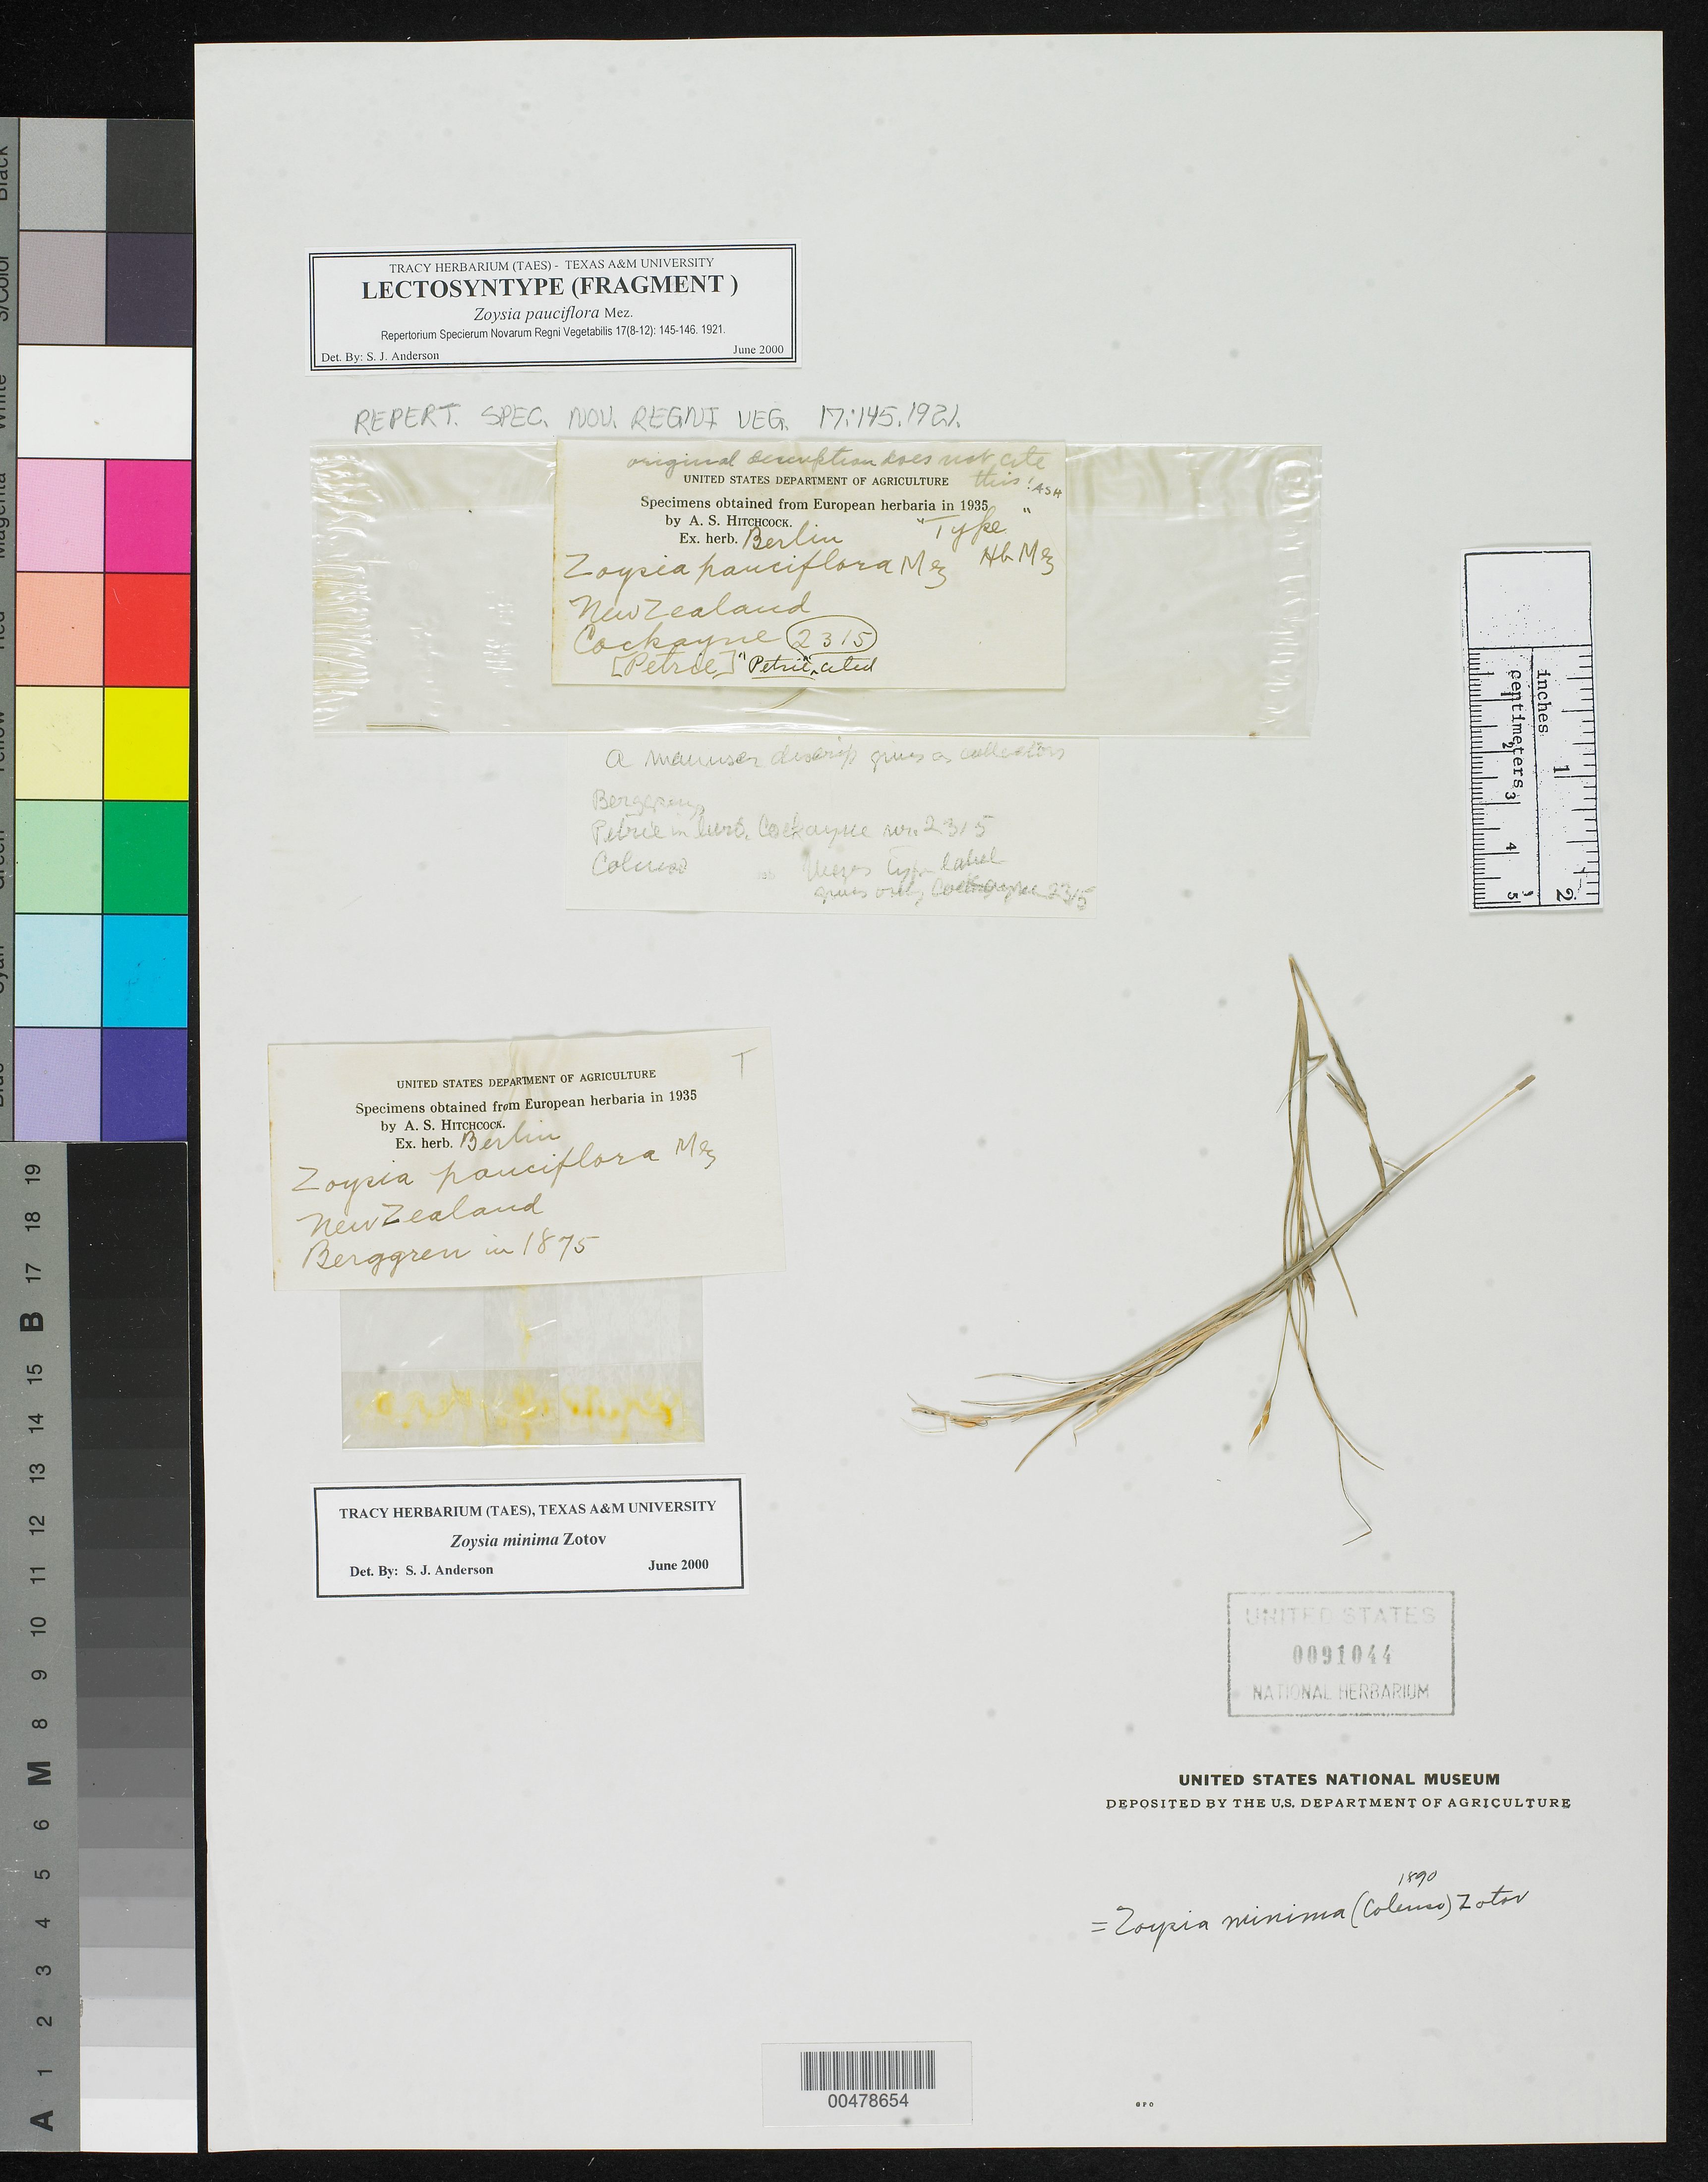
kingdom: Plantae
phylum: Tracheophyta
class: Liliopsida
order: Poales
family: Poaceae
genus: Zoysia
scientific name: Zoysia pauciflora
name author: Mez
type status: Syntype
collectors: D. Petrie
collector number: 2315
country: New Zealand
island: North Island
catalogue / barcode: US 91044